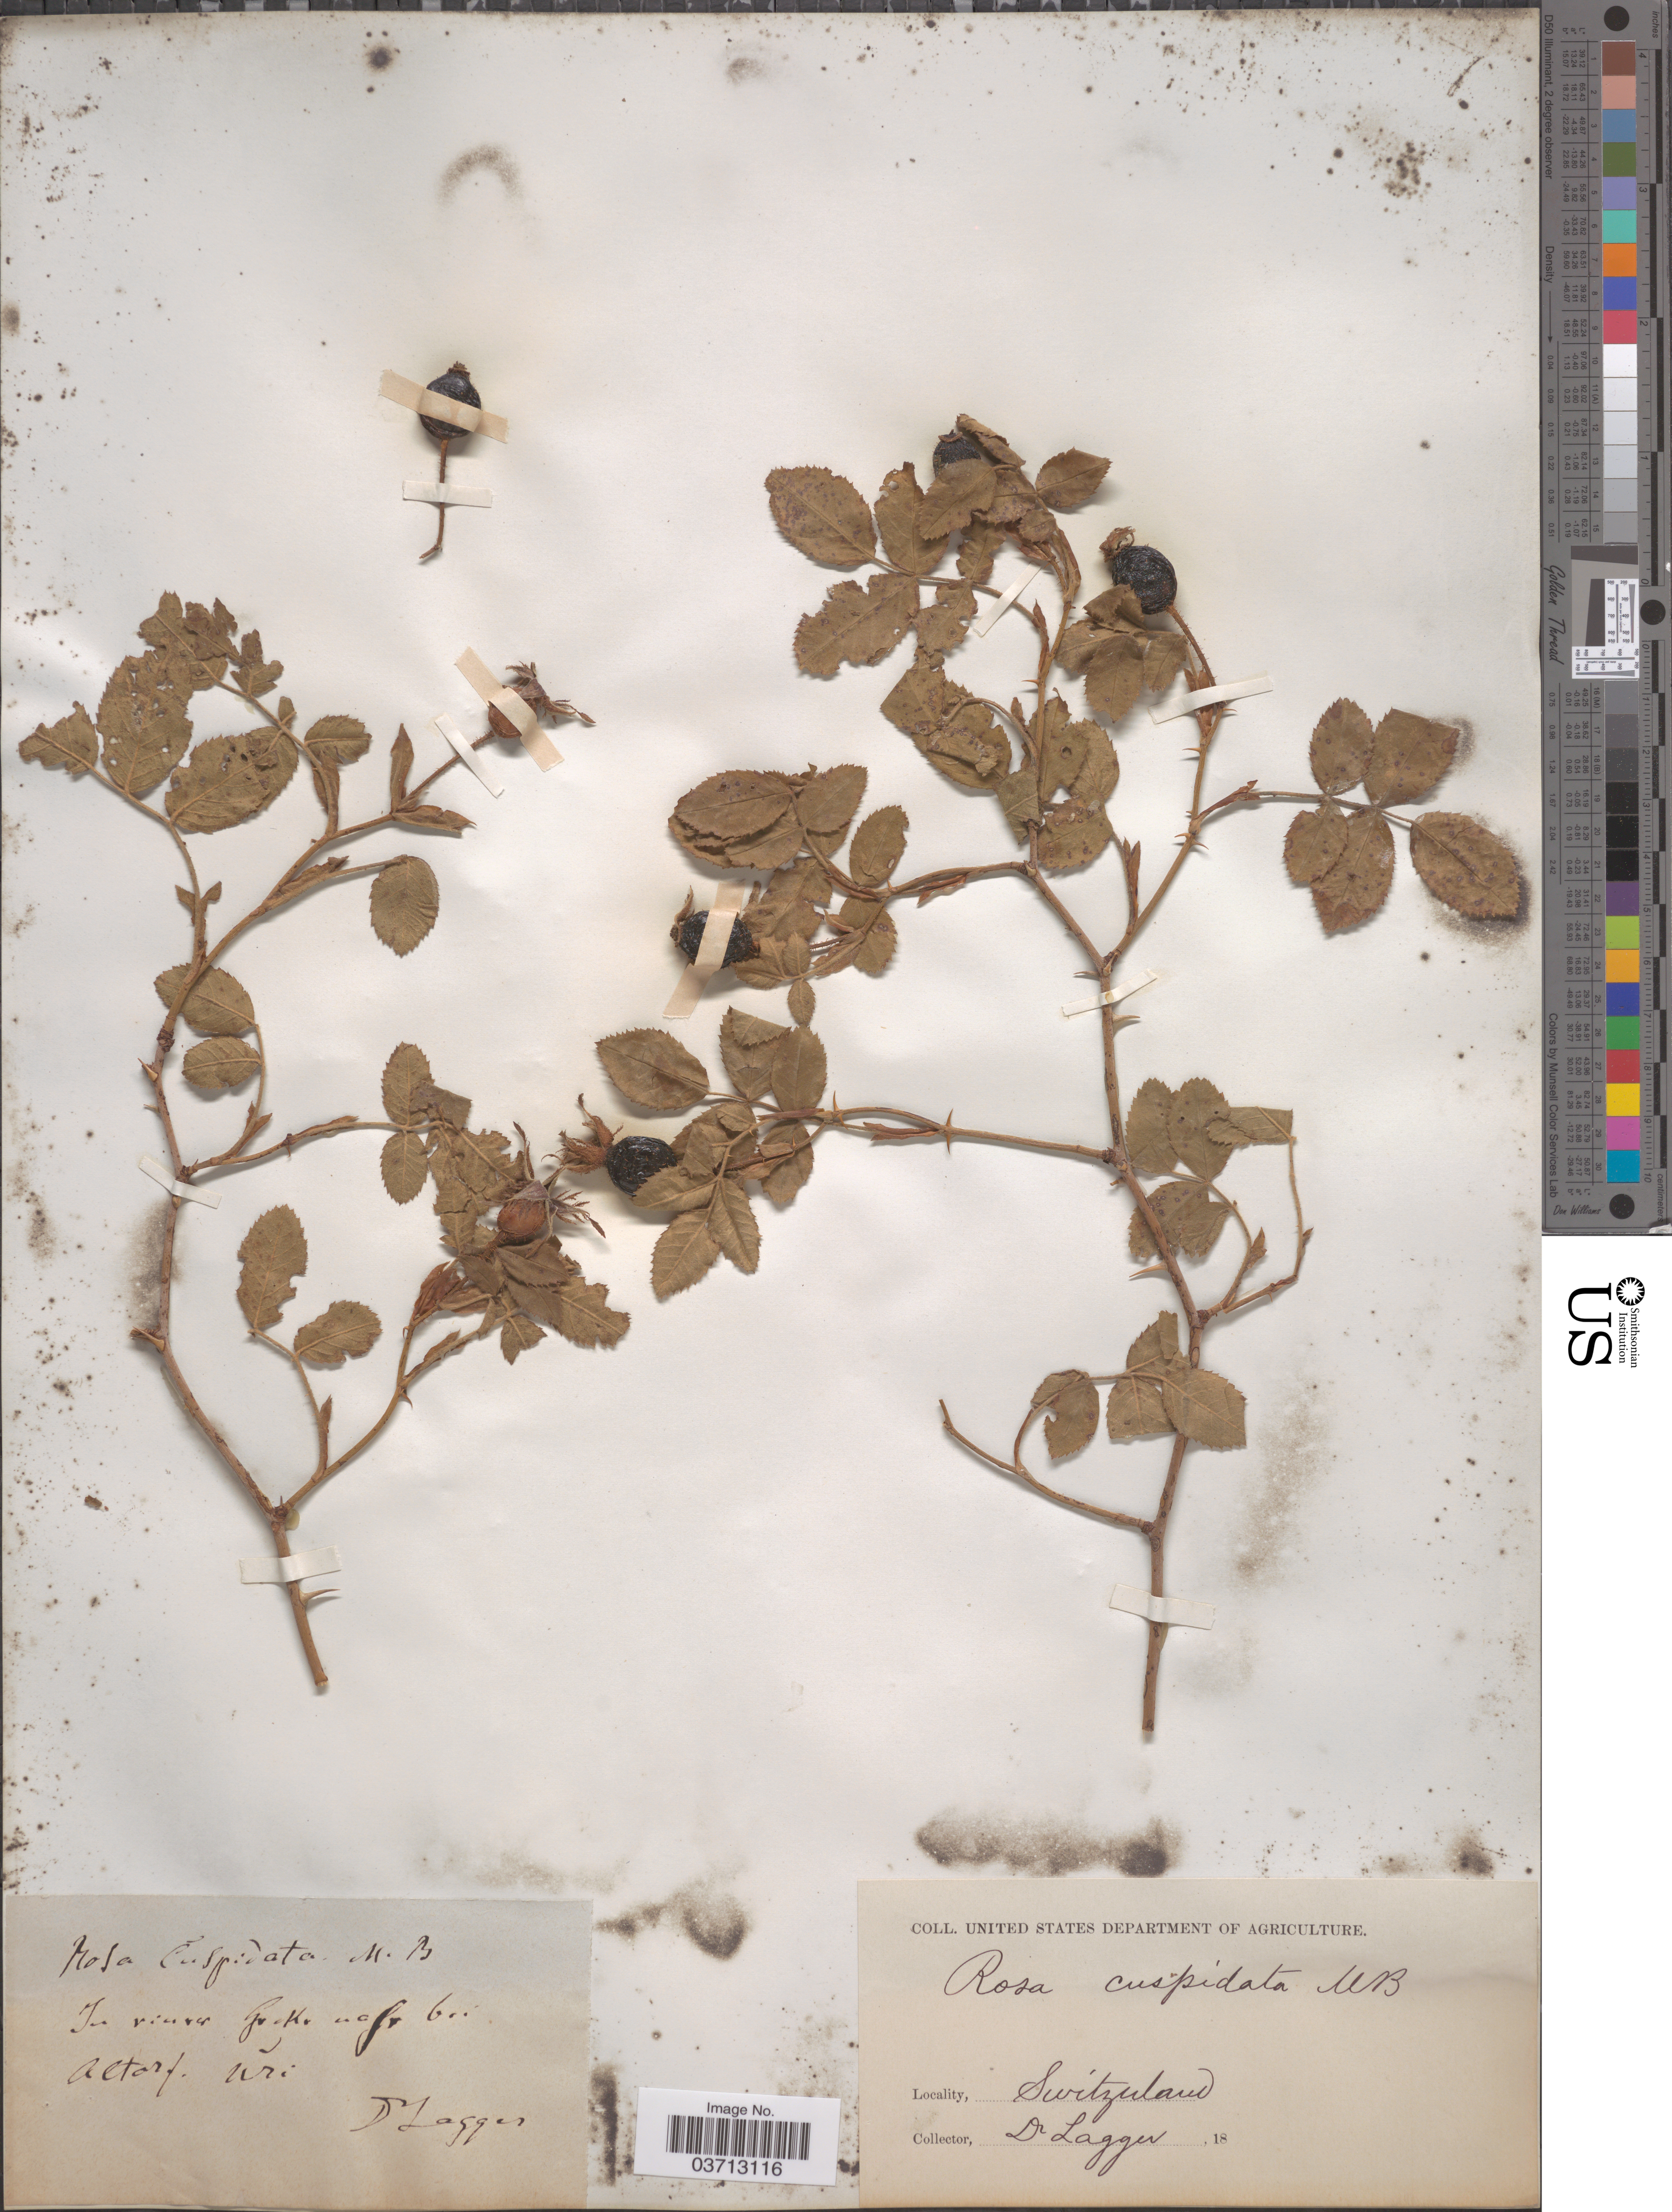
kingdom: Plantae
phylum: Tracheophyta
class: Magnoliopsida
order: Rosales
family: Rosaceae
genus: Rosa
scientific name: Rosa cuspidata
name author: M. Bieb.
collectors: F. J. Lagger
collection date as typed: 18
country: Switzerland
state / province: Uri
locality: In [illegible text] bei Altorf.